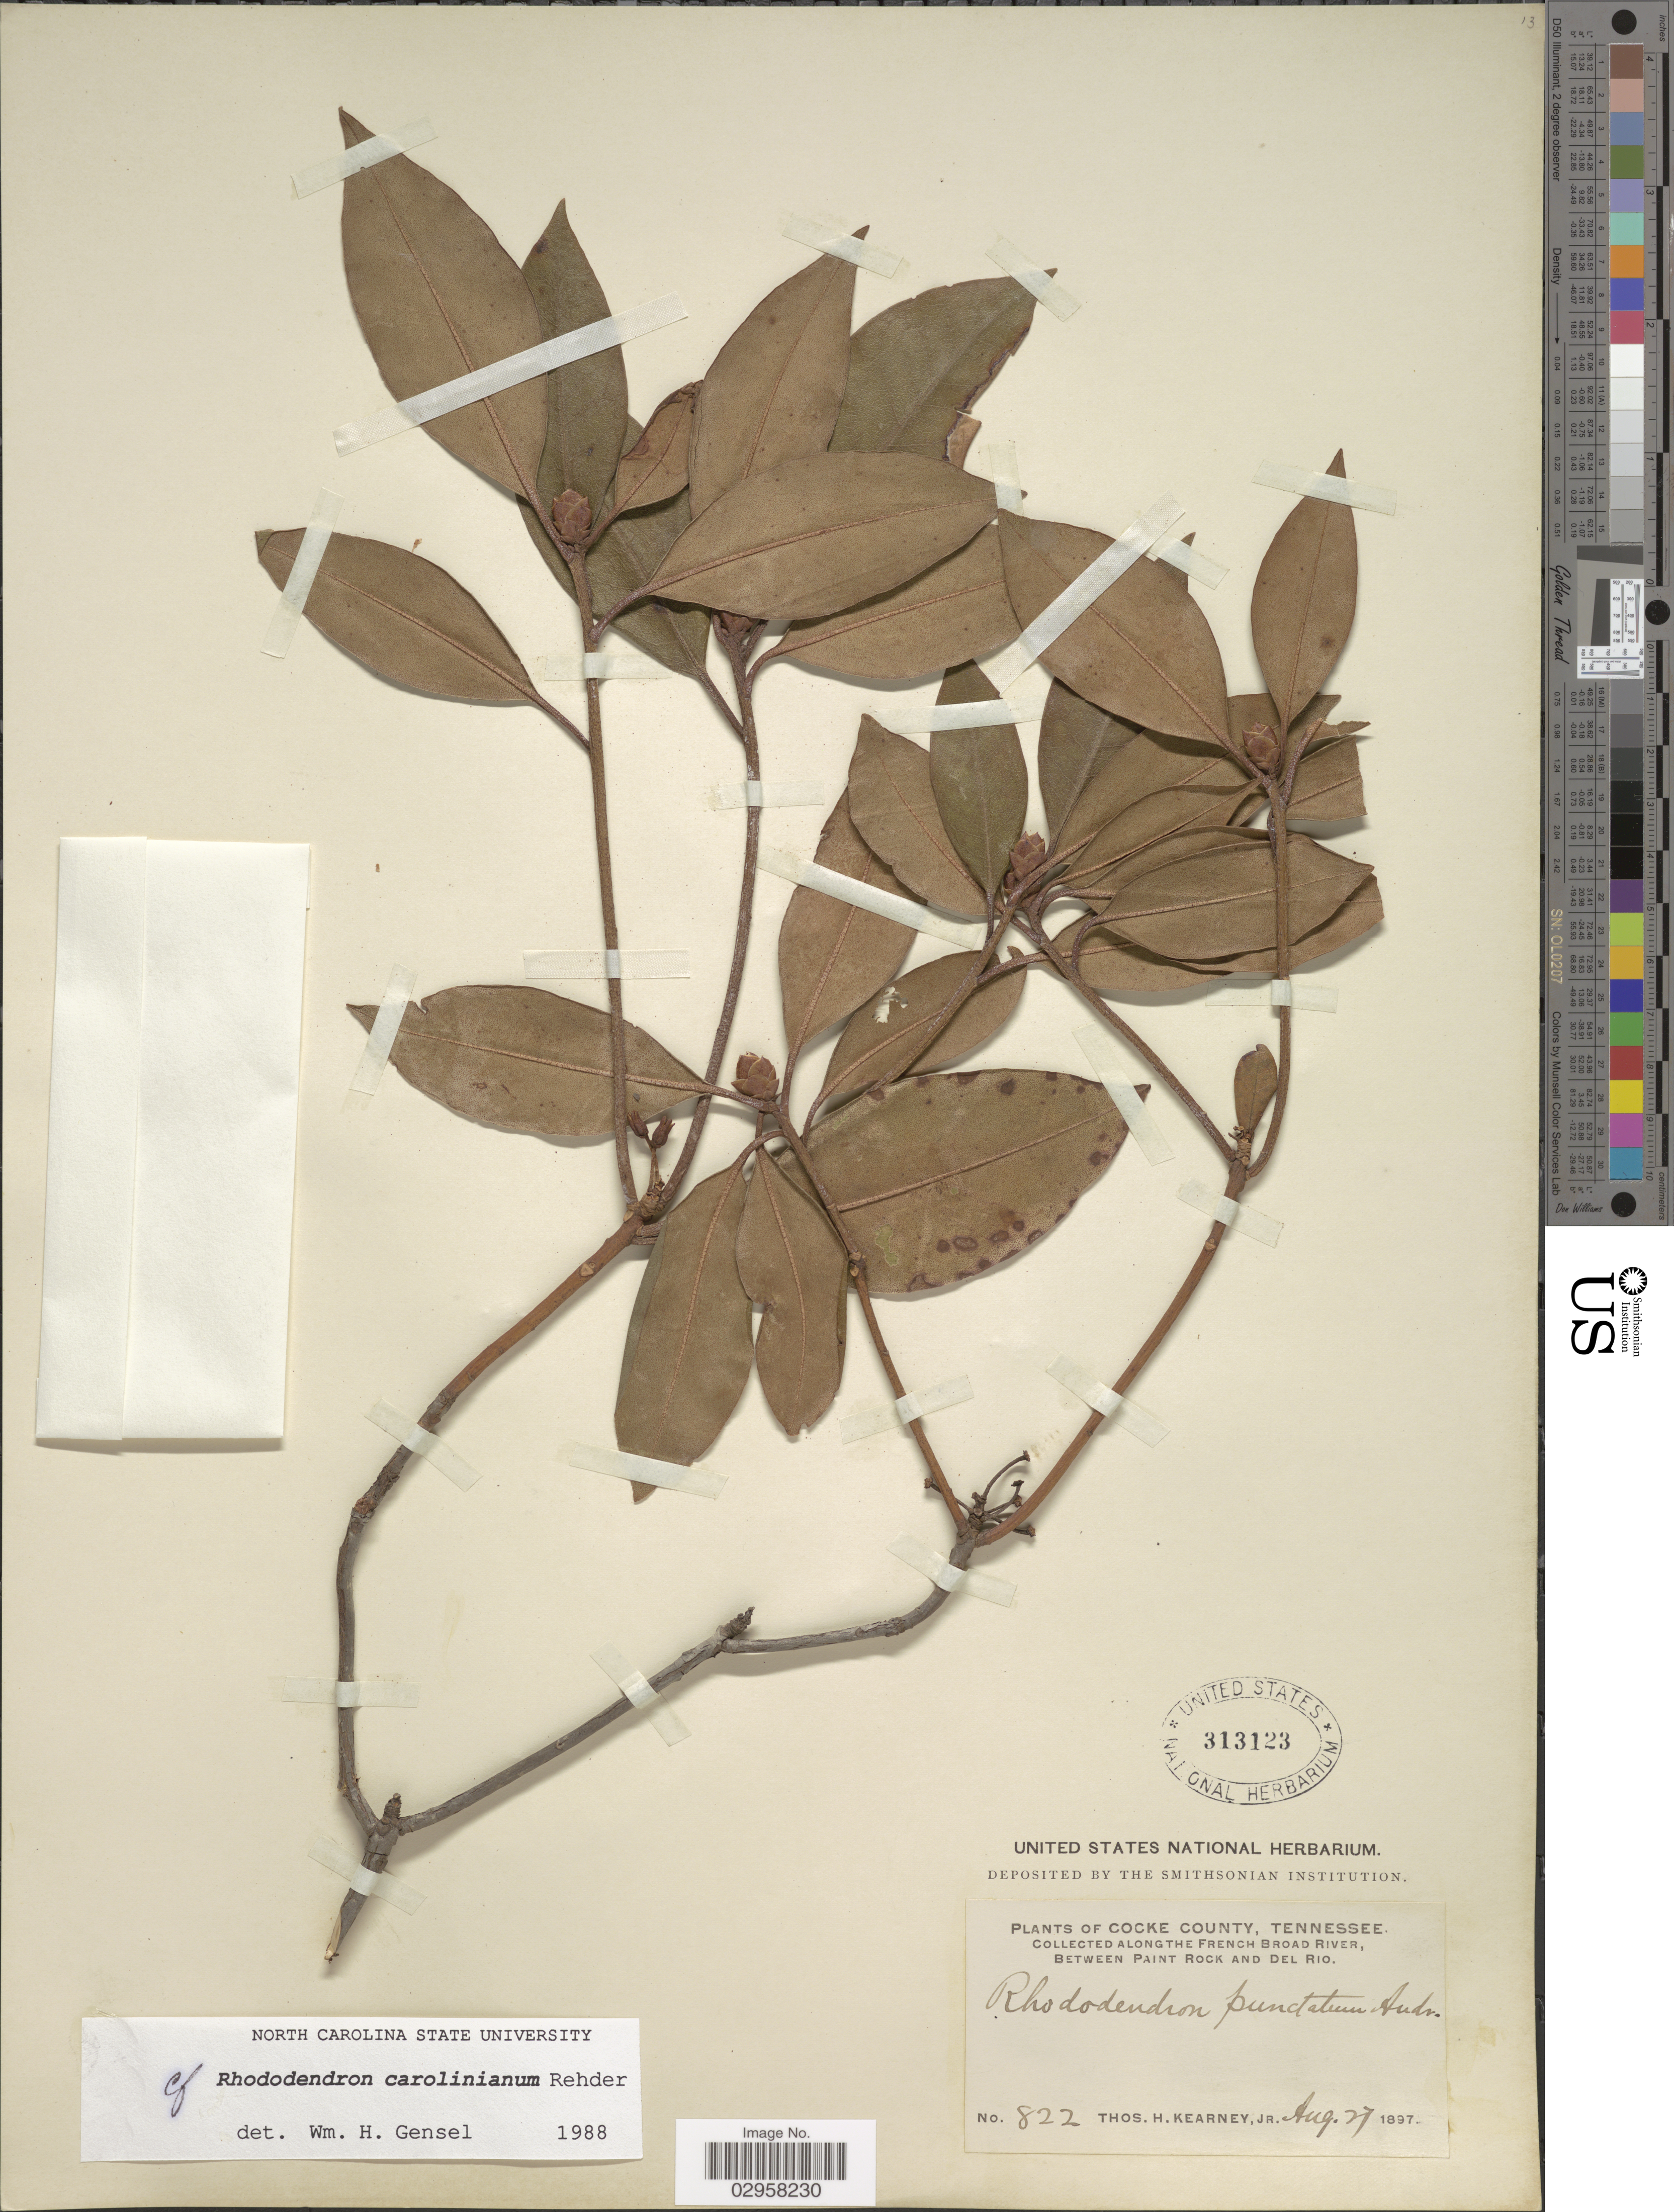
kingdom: Plantae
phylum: Tracheophyta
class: Magnoliopsida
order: Ericales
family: Ericaceae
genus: Rhododendron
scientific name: Rhododendron carolinianum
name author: Rehder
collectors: T. H. Kearney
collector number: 822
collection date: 1897-08-27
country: United States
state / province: Tennessee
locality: Cocke County. Along the French Broad River, Between Paint Rock and Del Rio.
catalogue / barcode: US 313123